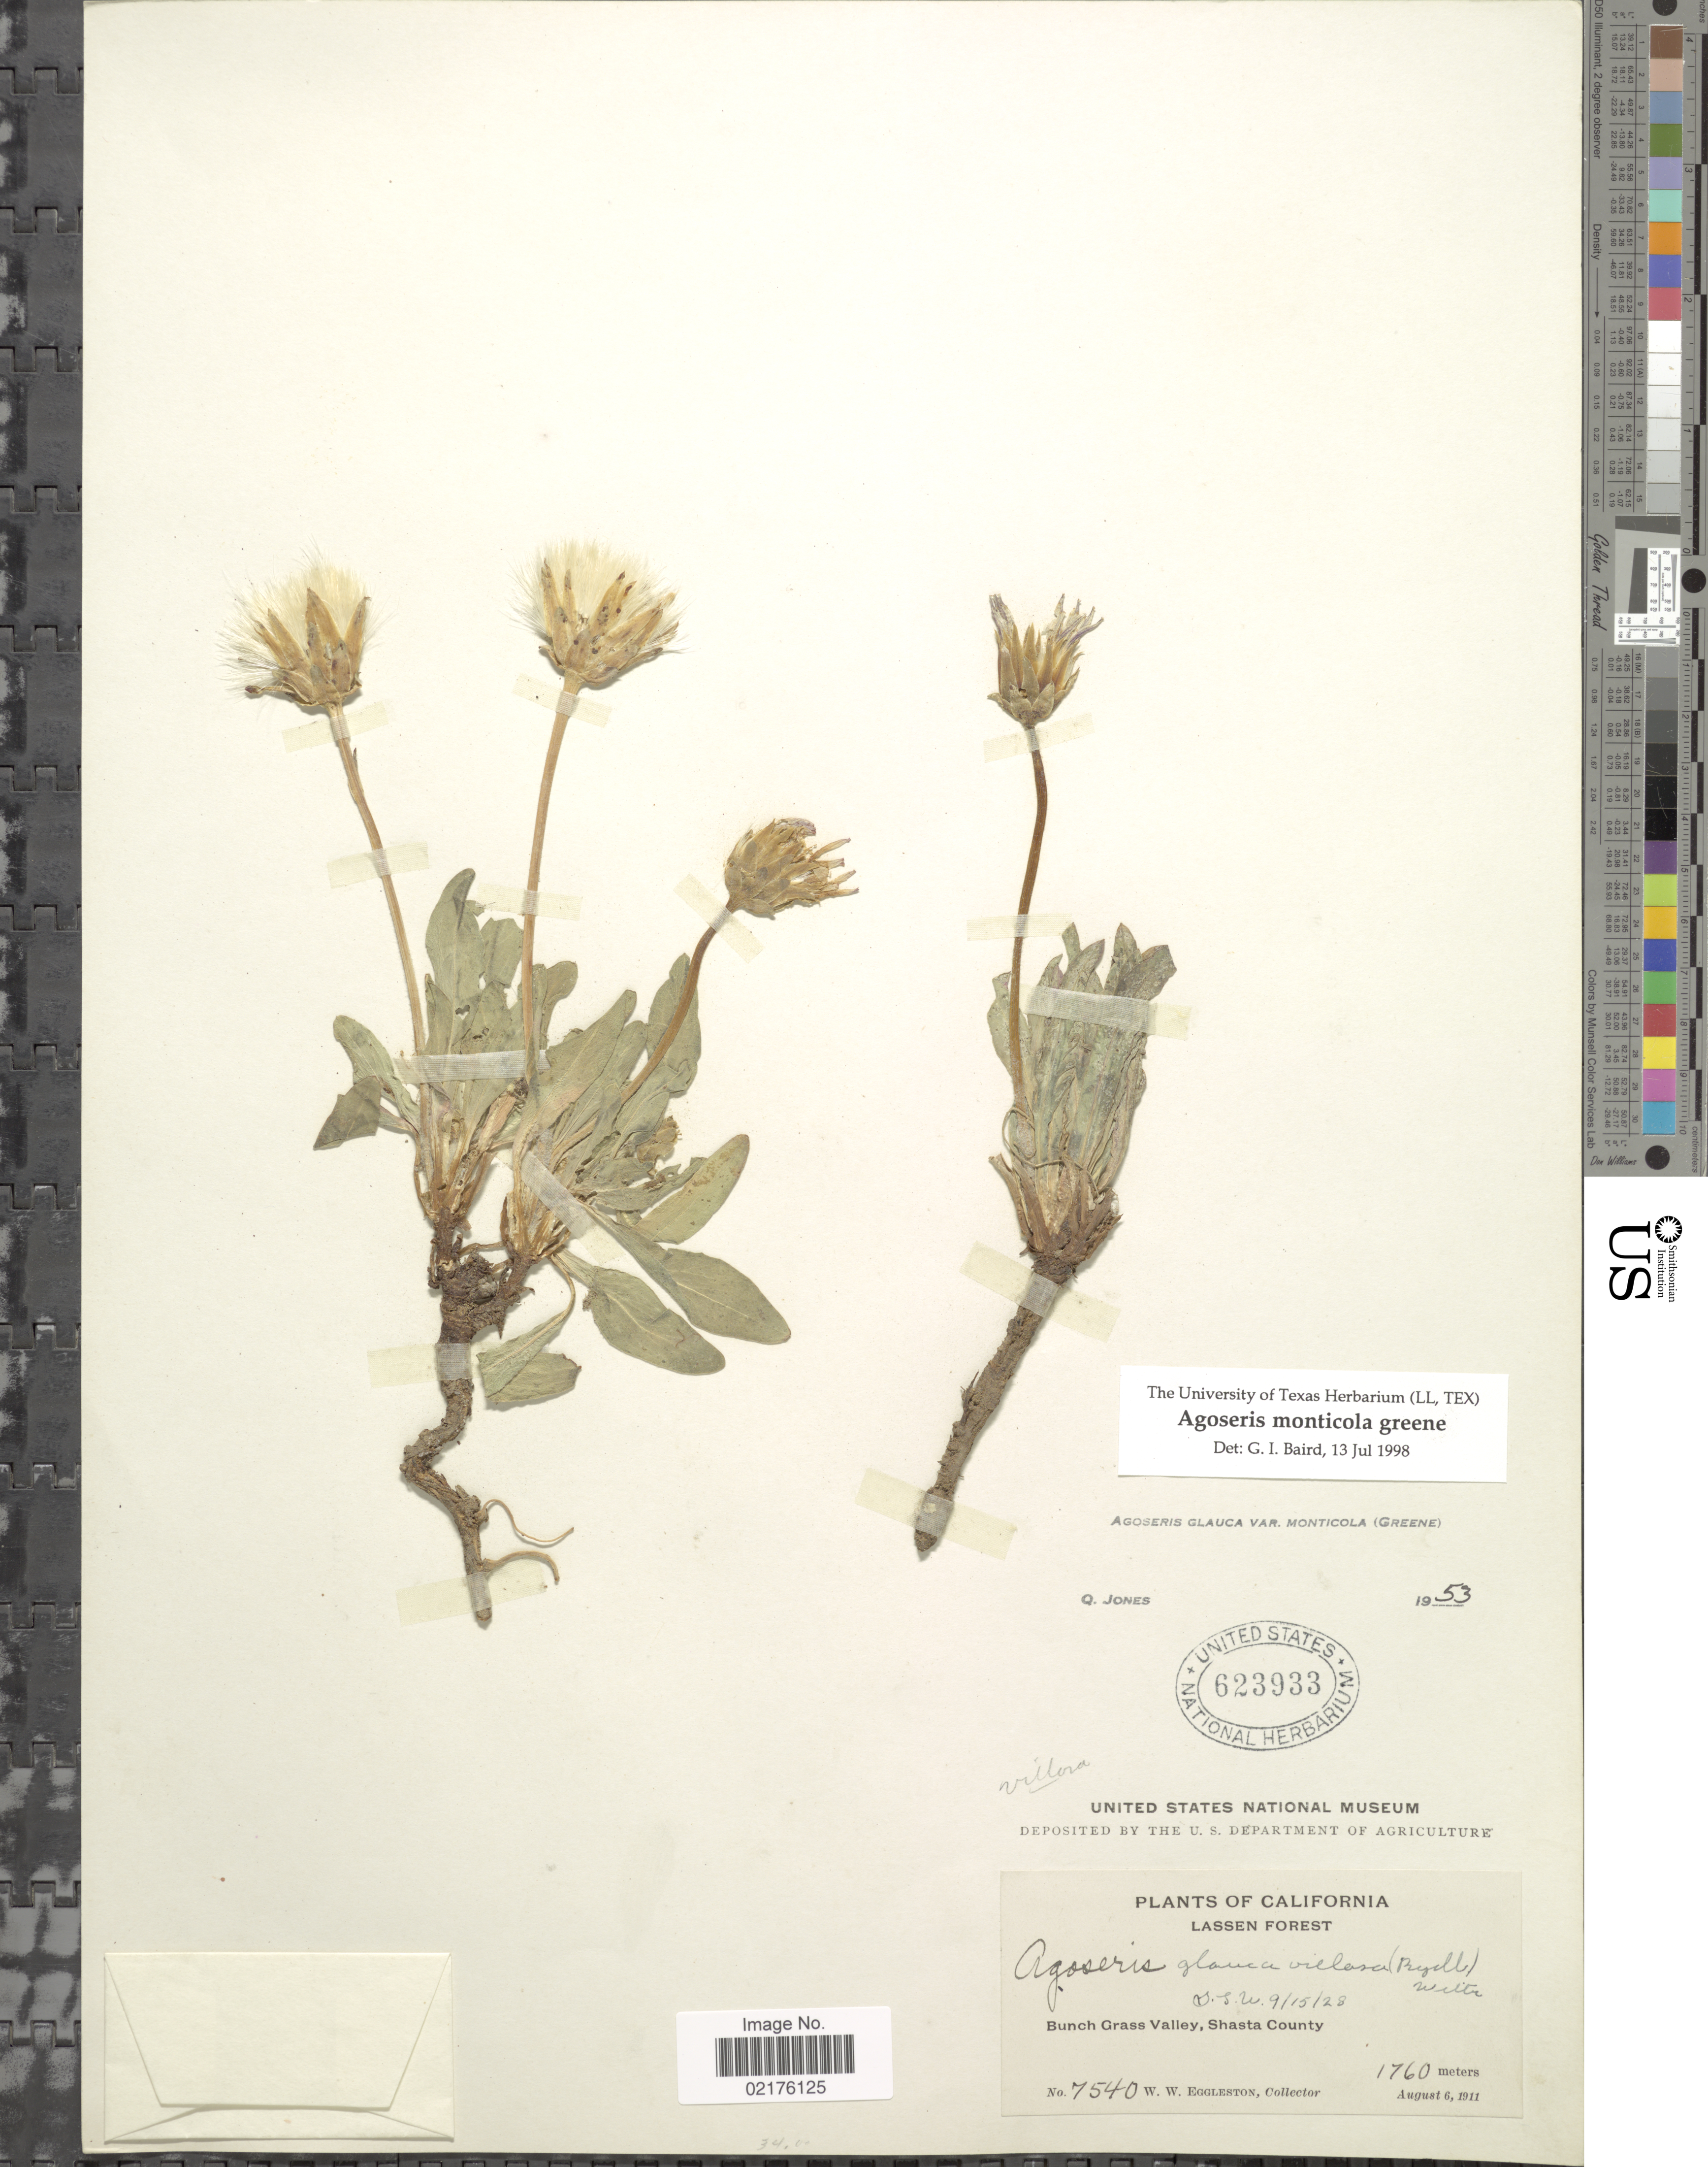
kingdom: Plantae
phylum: Tracheophyta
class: Magnoliopsida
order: Asterales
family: Asteraceae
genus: Agoseris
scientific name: Agoseris monticola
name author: Greene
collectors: W. W. Eggleston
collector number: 7540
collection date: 1911-08-06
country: United States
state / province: California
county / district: Shasta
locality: Lassen Forest, Bunch Grass Valley, Shasta County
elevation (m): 1760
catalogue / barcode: US 623933